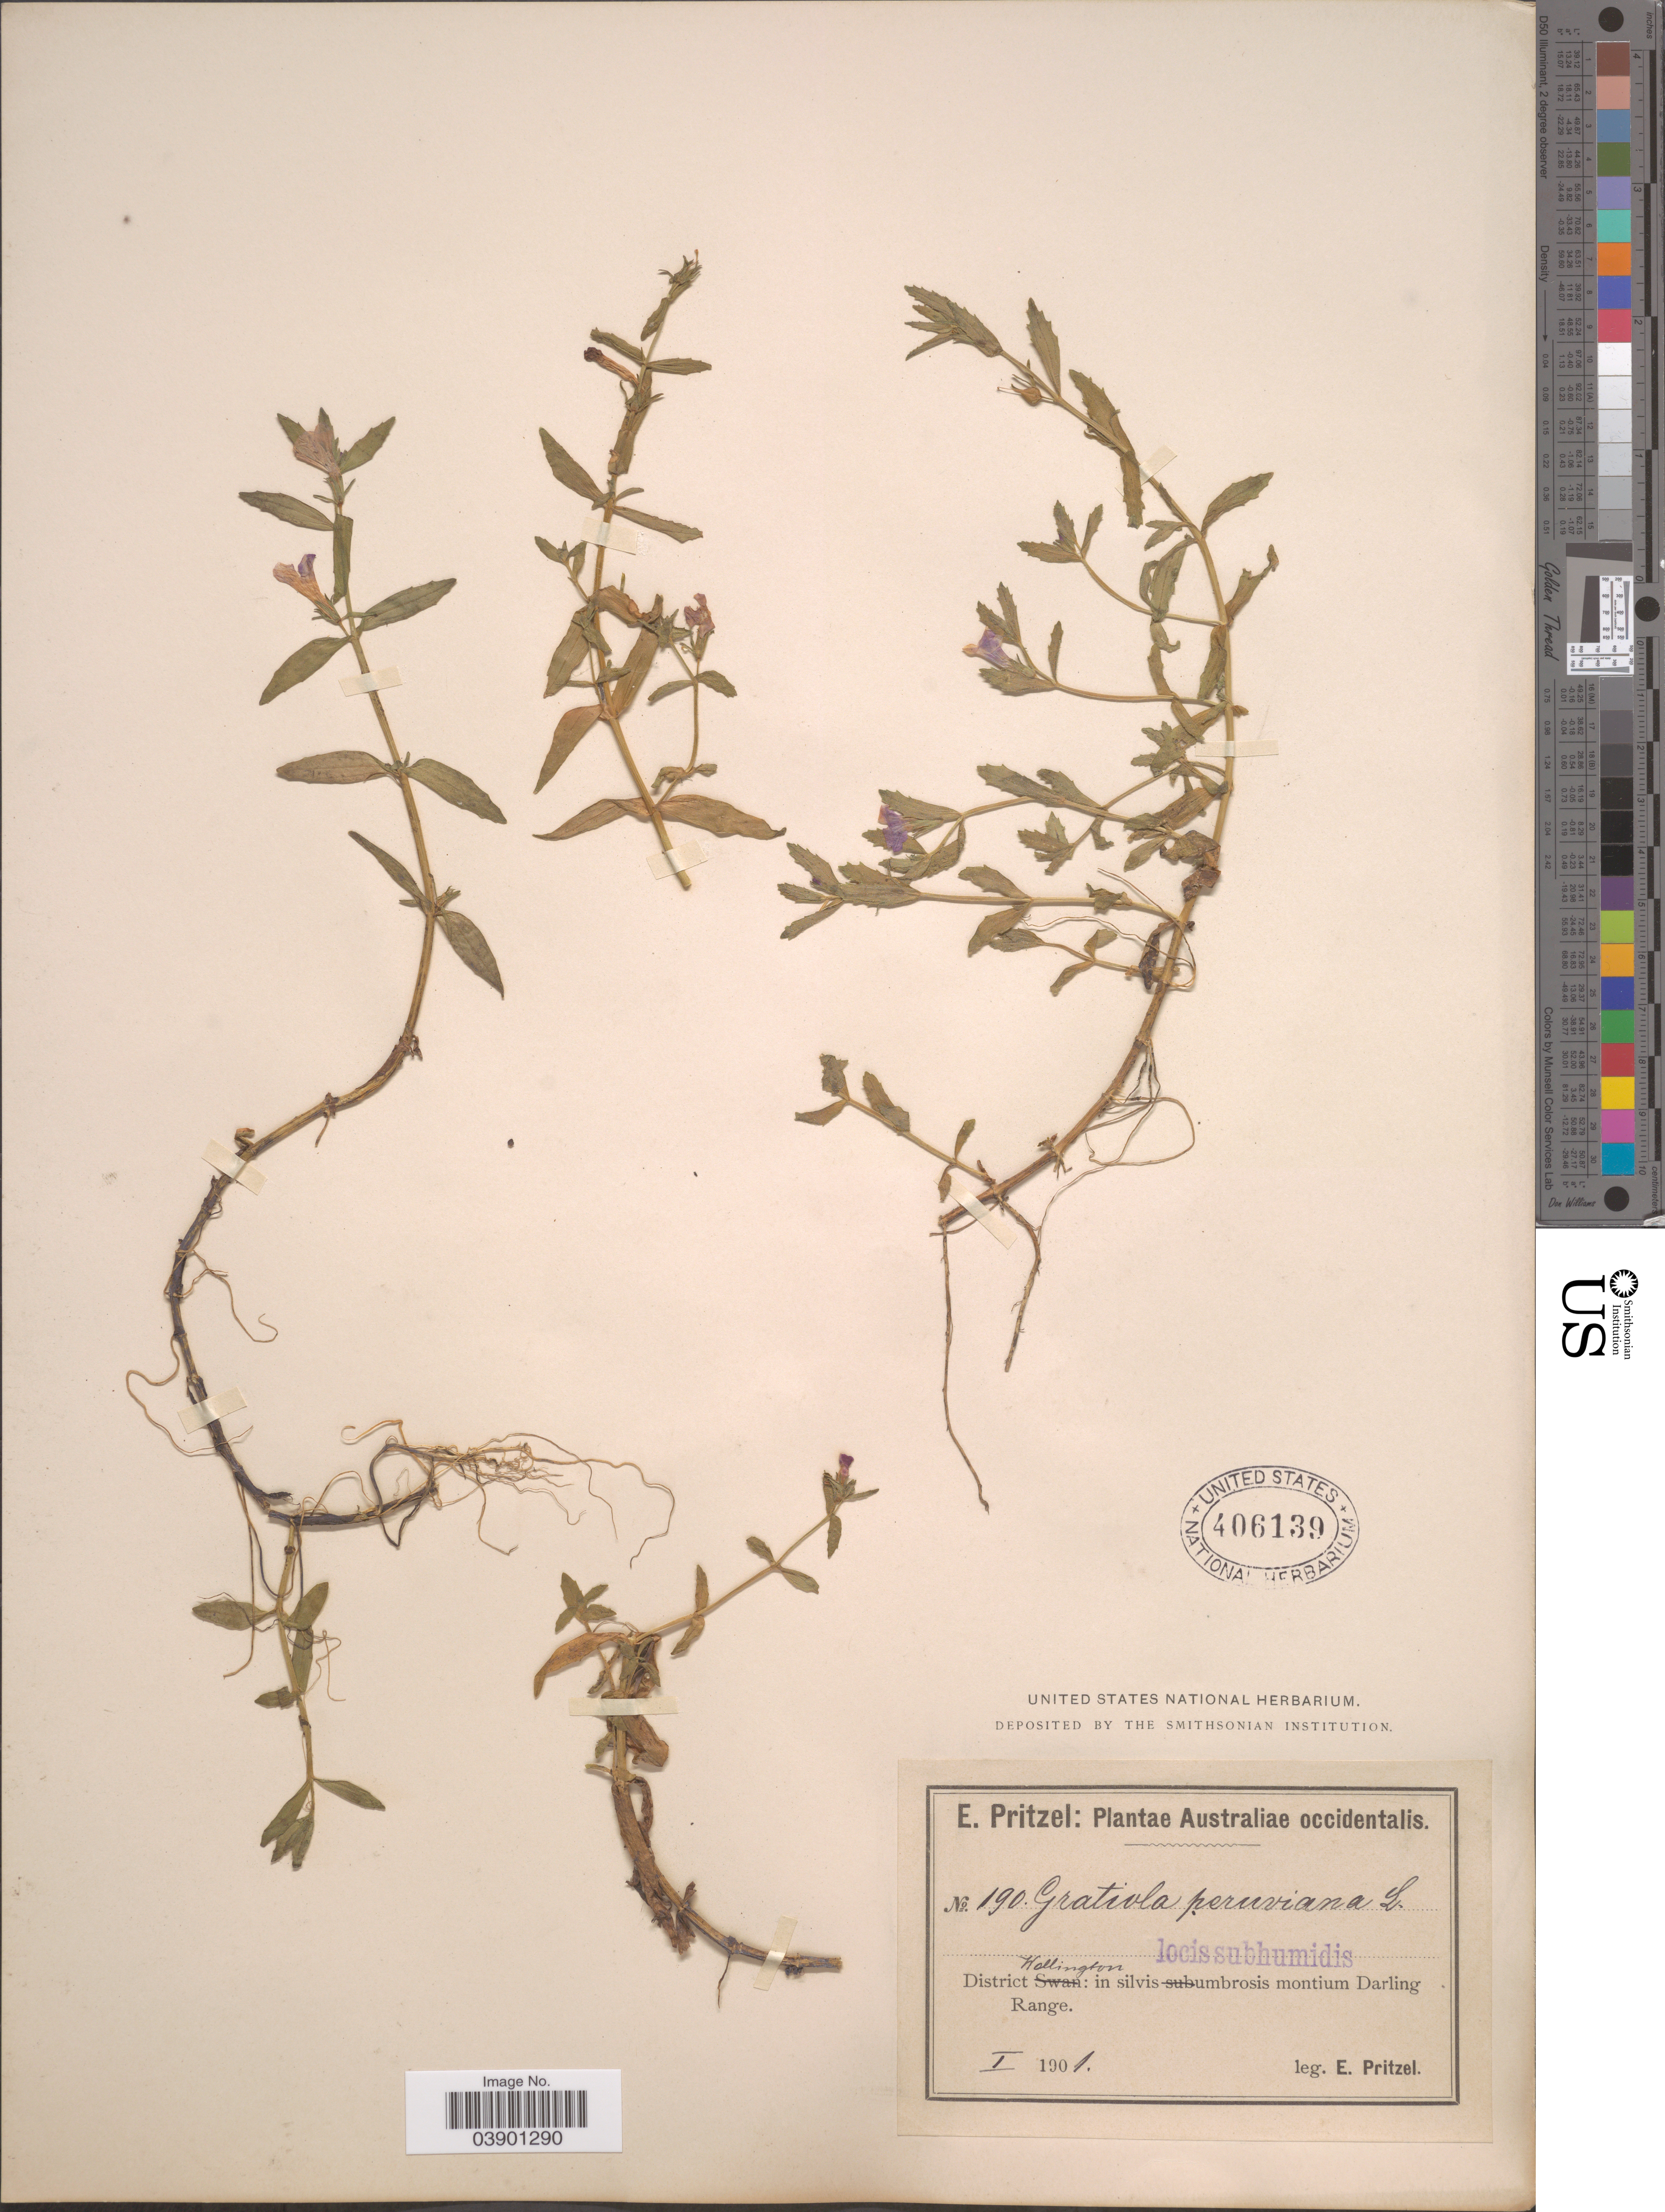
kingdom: Plantae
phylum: Tracheophyta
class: Magnoliopsida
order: Lamiales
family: Plantaginaceae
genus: Gratiola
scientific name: Gratiola peruviana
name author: L.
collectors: E. G. Pritzel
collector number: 190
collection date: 1901-01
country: Australia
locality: Australia occidentalis. District Wellington: in silvis umbrosis montium Darling Range. Locis subhumidis.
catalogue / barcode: US 406139